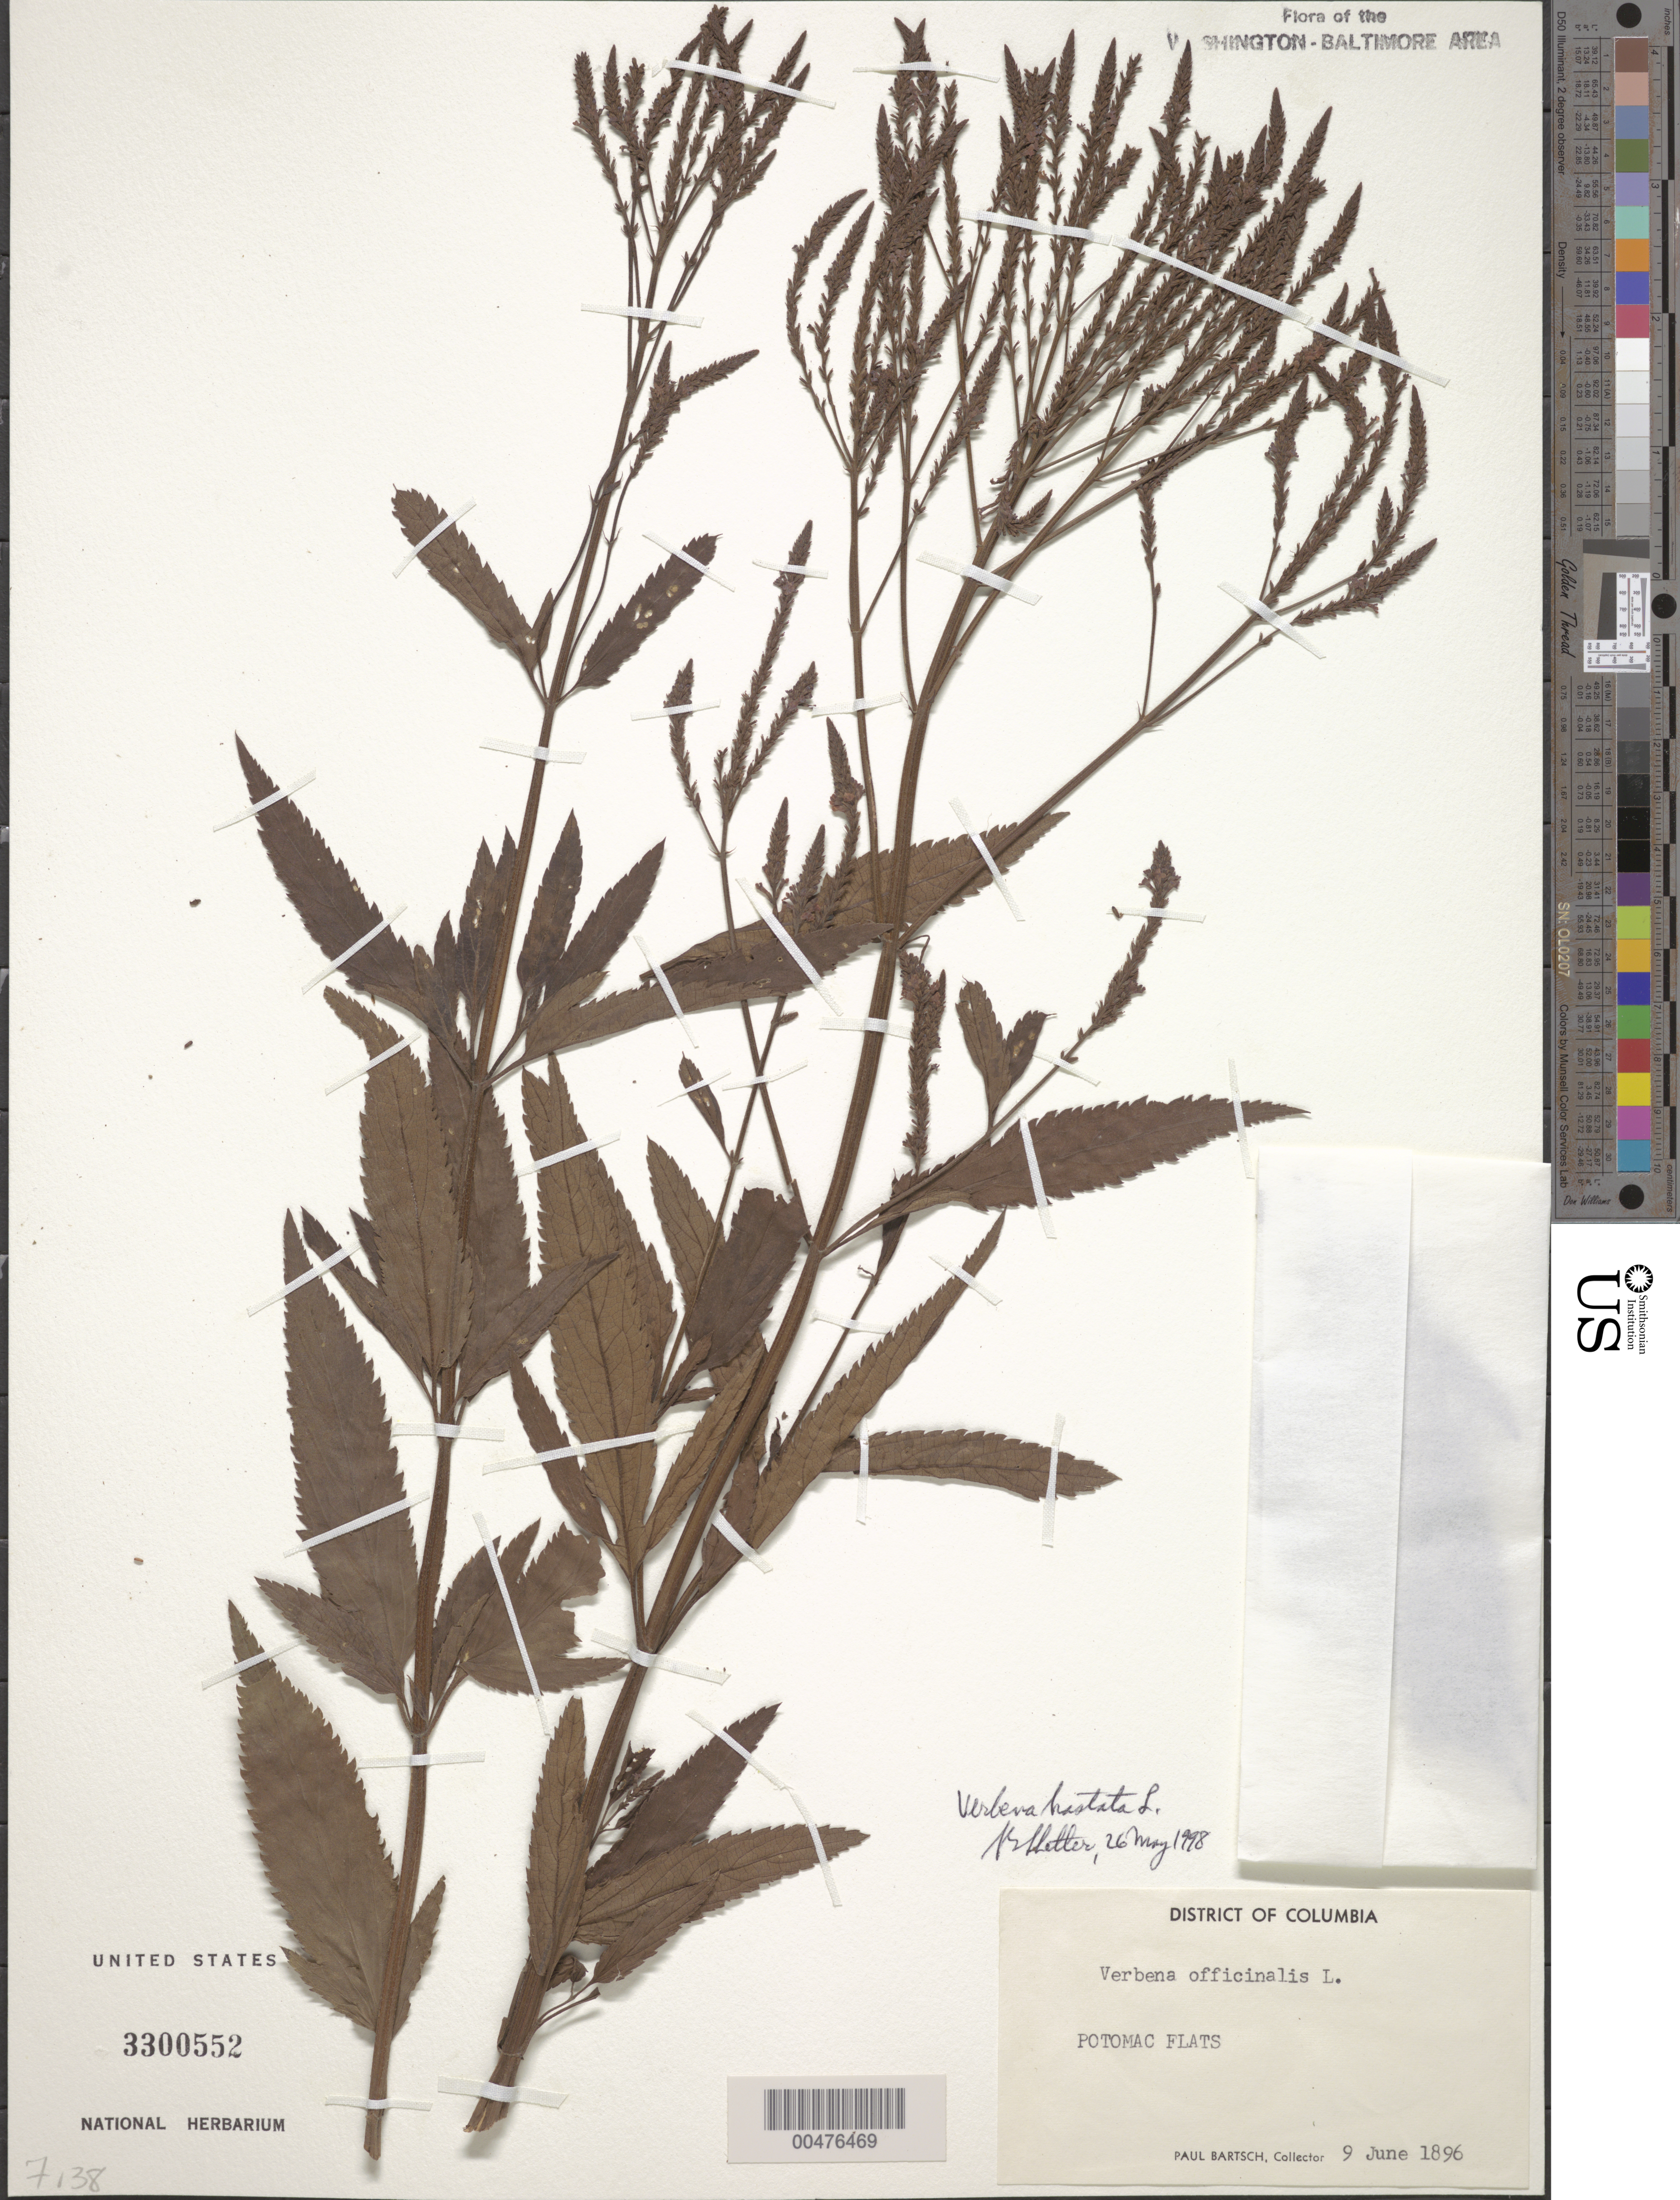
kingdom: Plantae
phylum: Tracheophyta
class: Magnoliopsida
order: Lamiales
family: Verbenaceae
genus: Verbena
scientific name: Verbena hastata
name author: L.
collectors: P. Bartsch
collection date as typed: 09 Jun 1896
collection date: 1896-06-09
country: United States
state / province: District of Columbia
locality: Potomac Flats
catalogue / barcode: US 3300552